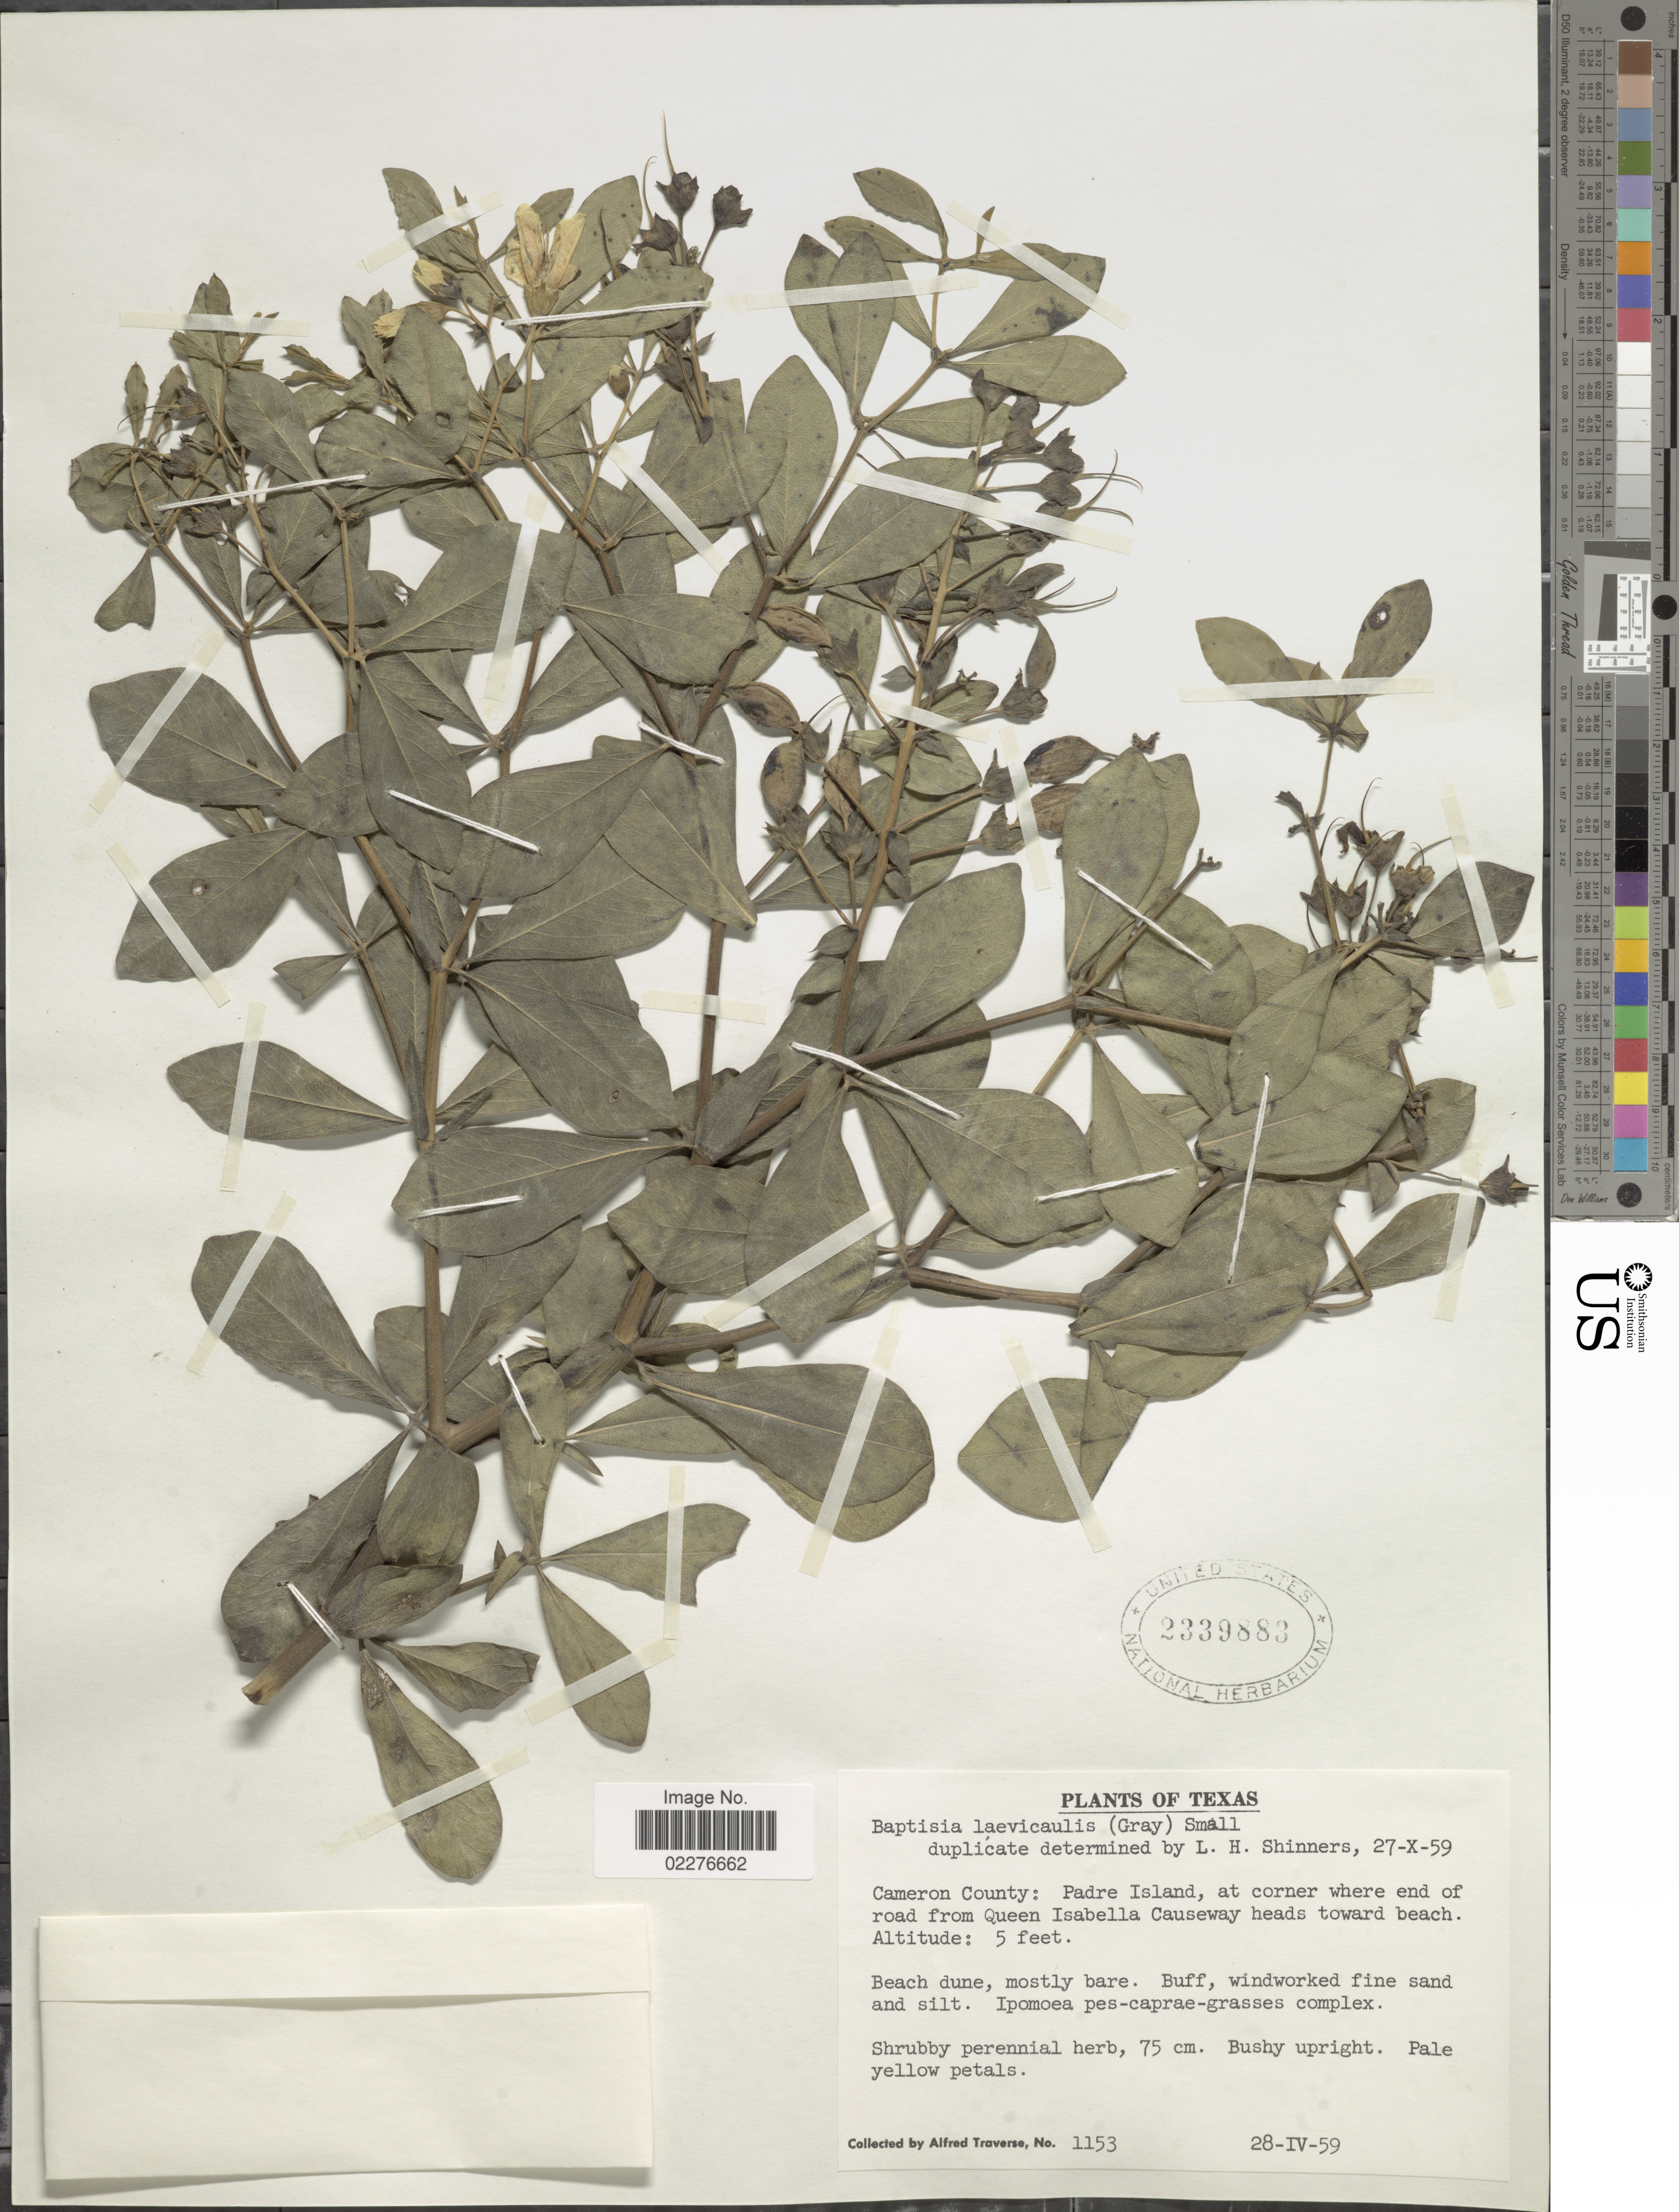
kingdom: Plantae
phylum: Tracheophyta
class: Magnoliopsida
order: Fabales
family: Fabaceae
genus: Baptisia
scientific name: Baptisia laevicaulis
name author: (Canby) Small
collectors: A. Traverse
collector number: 1153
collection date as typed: Transcribed d/m/y: 28/4/59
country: United States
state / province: Texas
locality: Cameron County: Padre Island, at corner where end of road from Queen Isabella Causeway heads toward beach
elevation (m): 2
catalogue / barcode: US 2339883